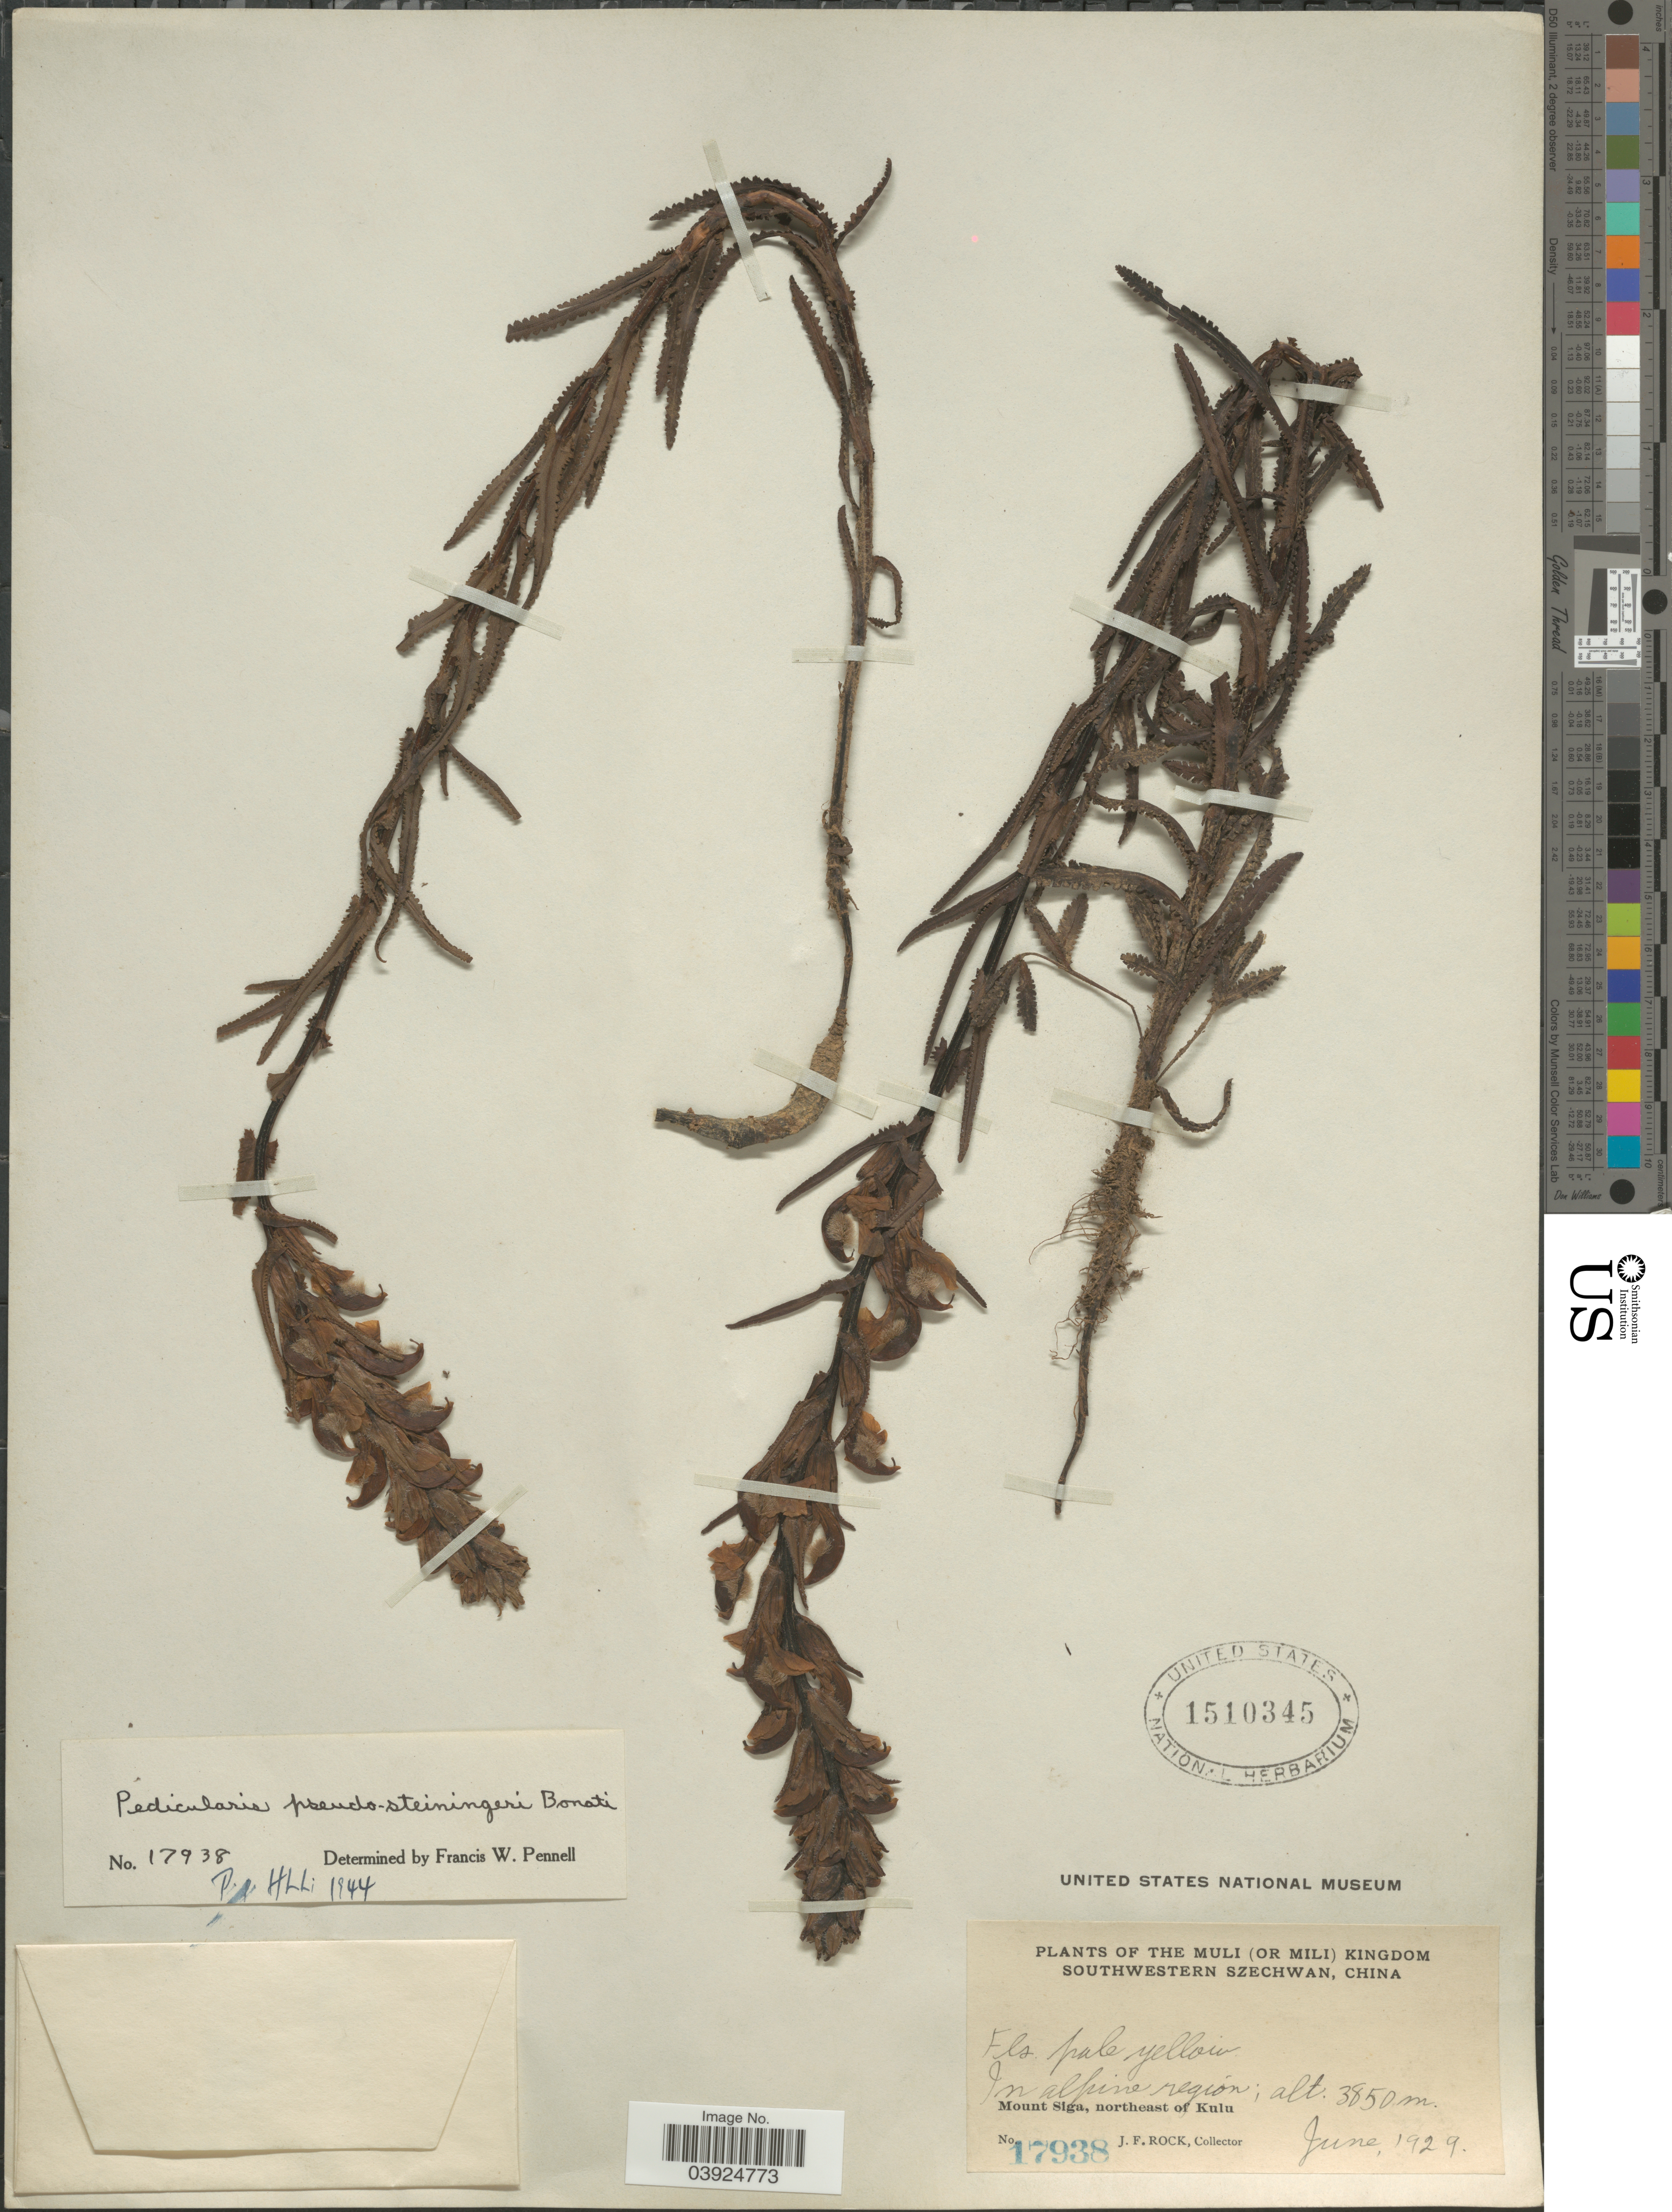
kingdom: Plantae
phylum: Tracheophyta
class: Magnoliopsida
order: Lamiales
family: Orobanchaceae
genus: Pedicularis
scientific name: Pedicularis pseudosteiningeri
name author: Bonati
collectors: J. Rock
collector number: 17938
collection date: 1929-06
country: China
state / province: Sichuan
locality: The Muli (or Mili) Kingdom. Southwestern Szechwan. Mount Siga, northeast of Kulu.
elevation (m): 3850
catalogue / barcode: US 1510345